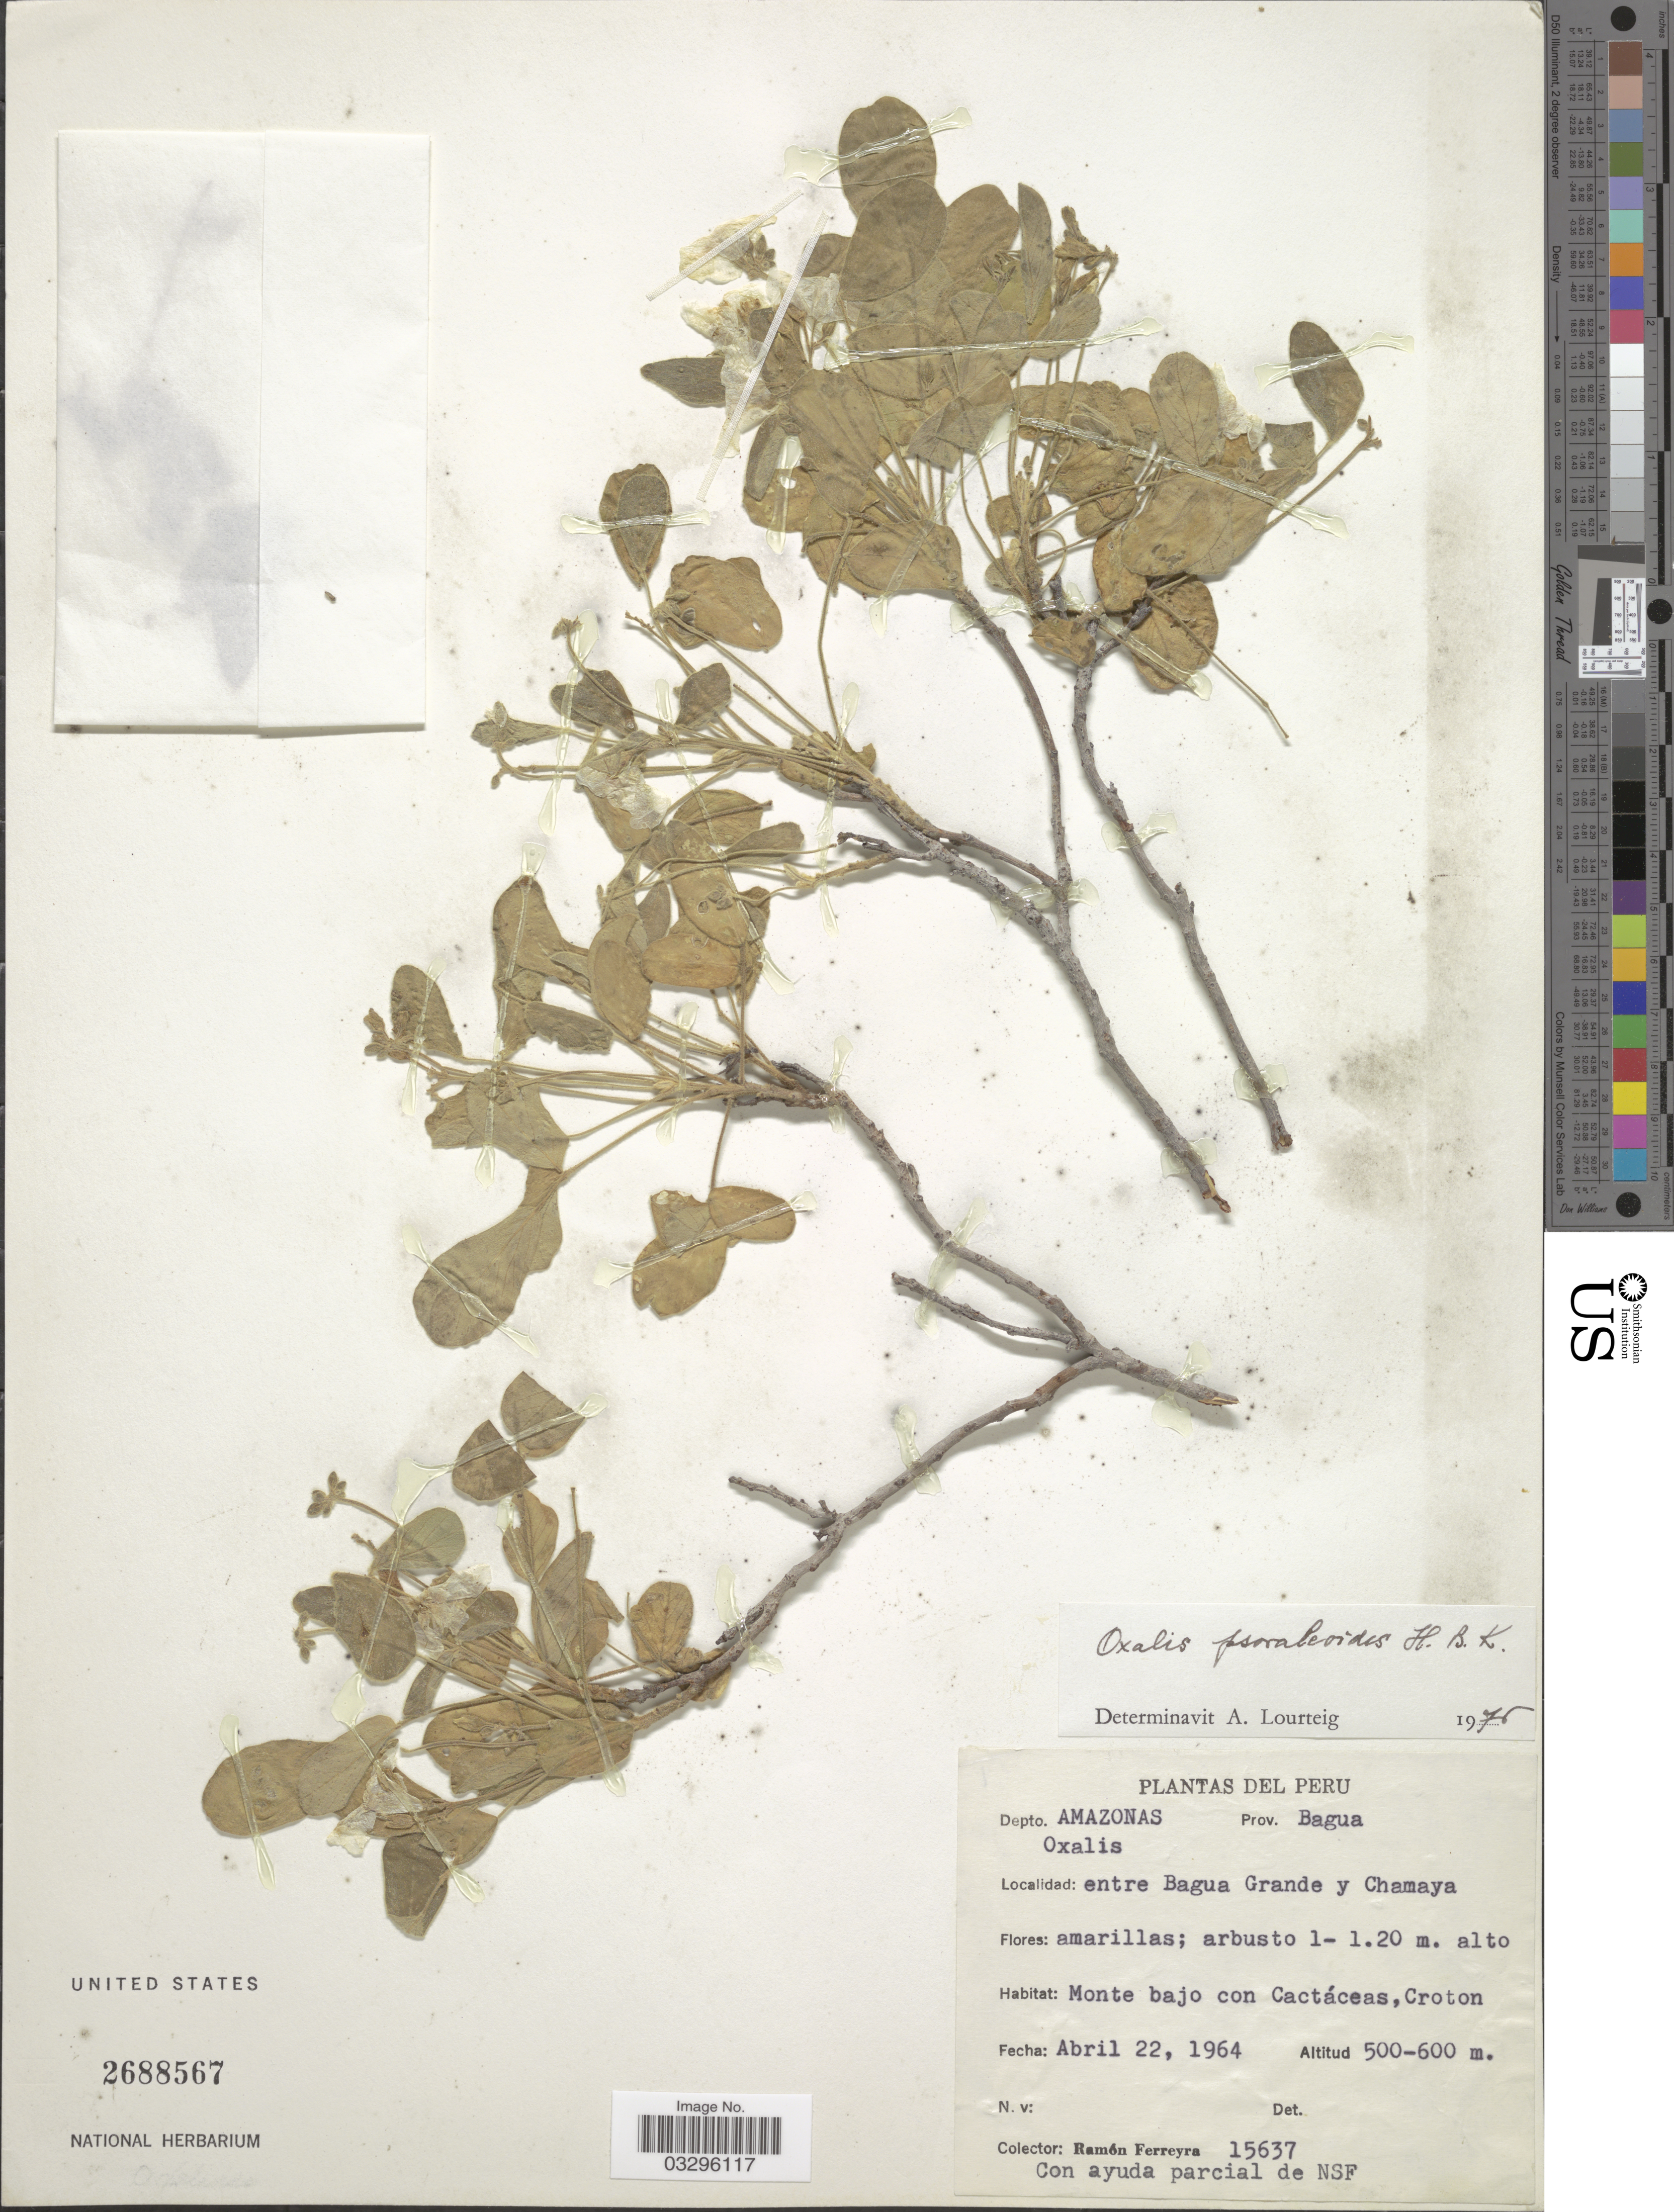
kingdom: Plantae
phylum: Tracheophyta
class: Magnoliopsida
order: Oxalidales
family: Oxalidaceae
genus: Oxalis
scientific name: Oxalis psoraloides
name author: Kunth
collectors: R. A. Ferreyra & Ayuda parcial de NSF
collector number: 15637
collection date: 1964-04-22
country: Peru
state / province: Amazonas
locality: Depto. Amazonas. Prov. Bagua. Entre Bagua Grande y Chamaya.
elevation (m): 500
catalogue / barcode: US 2688567